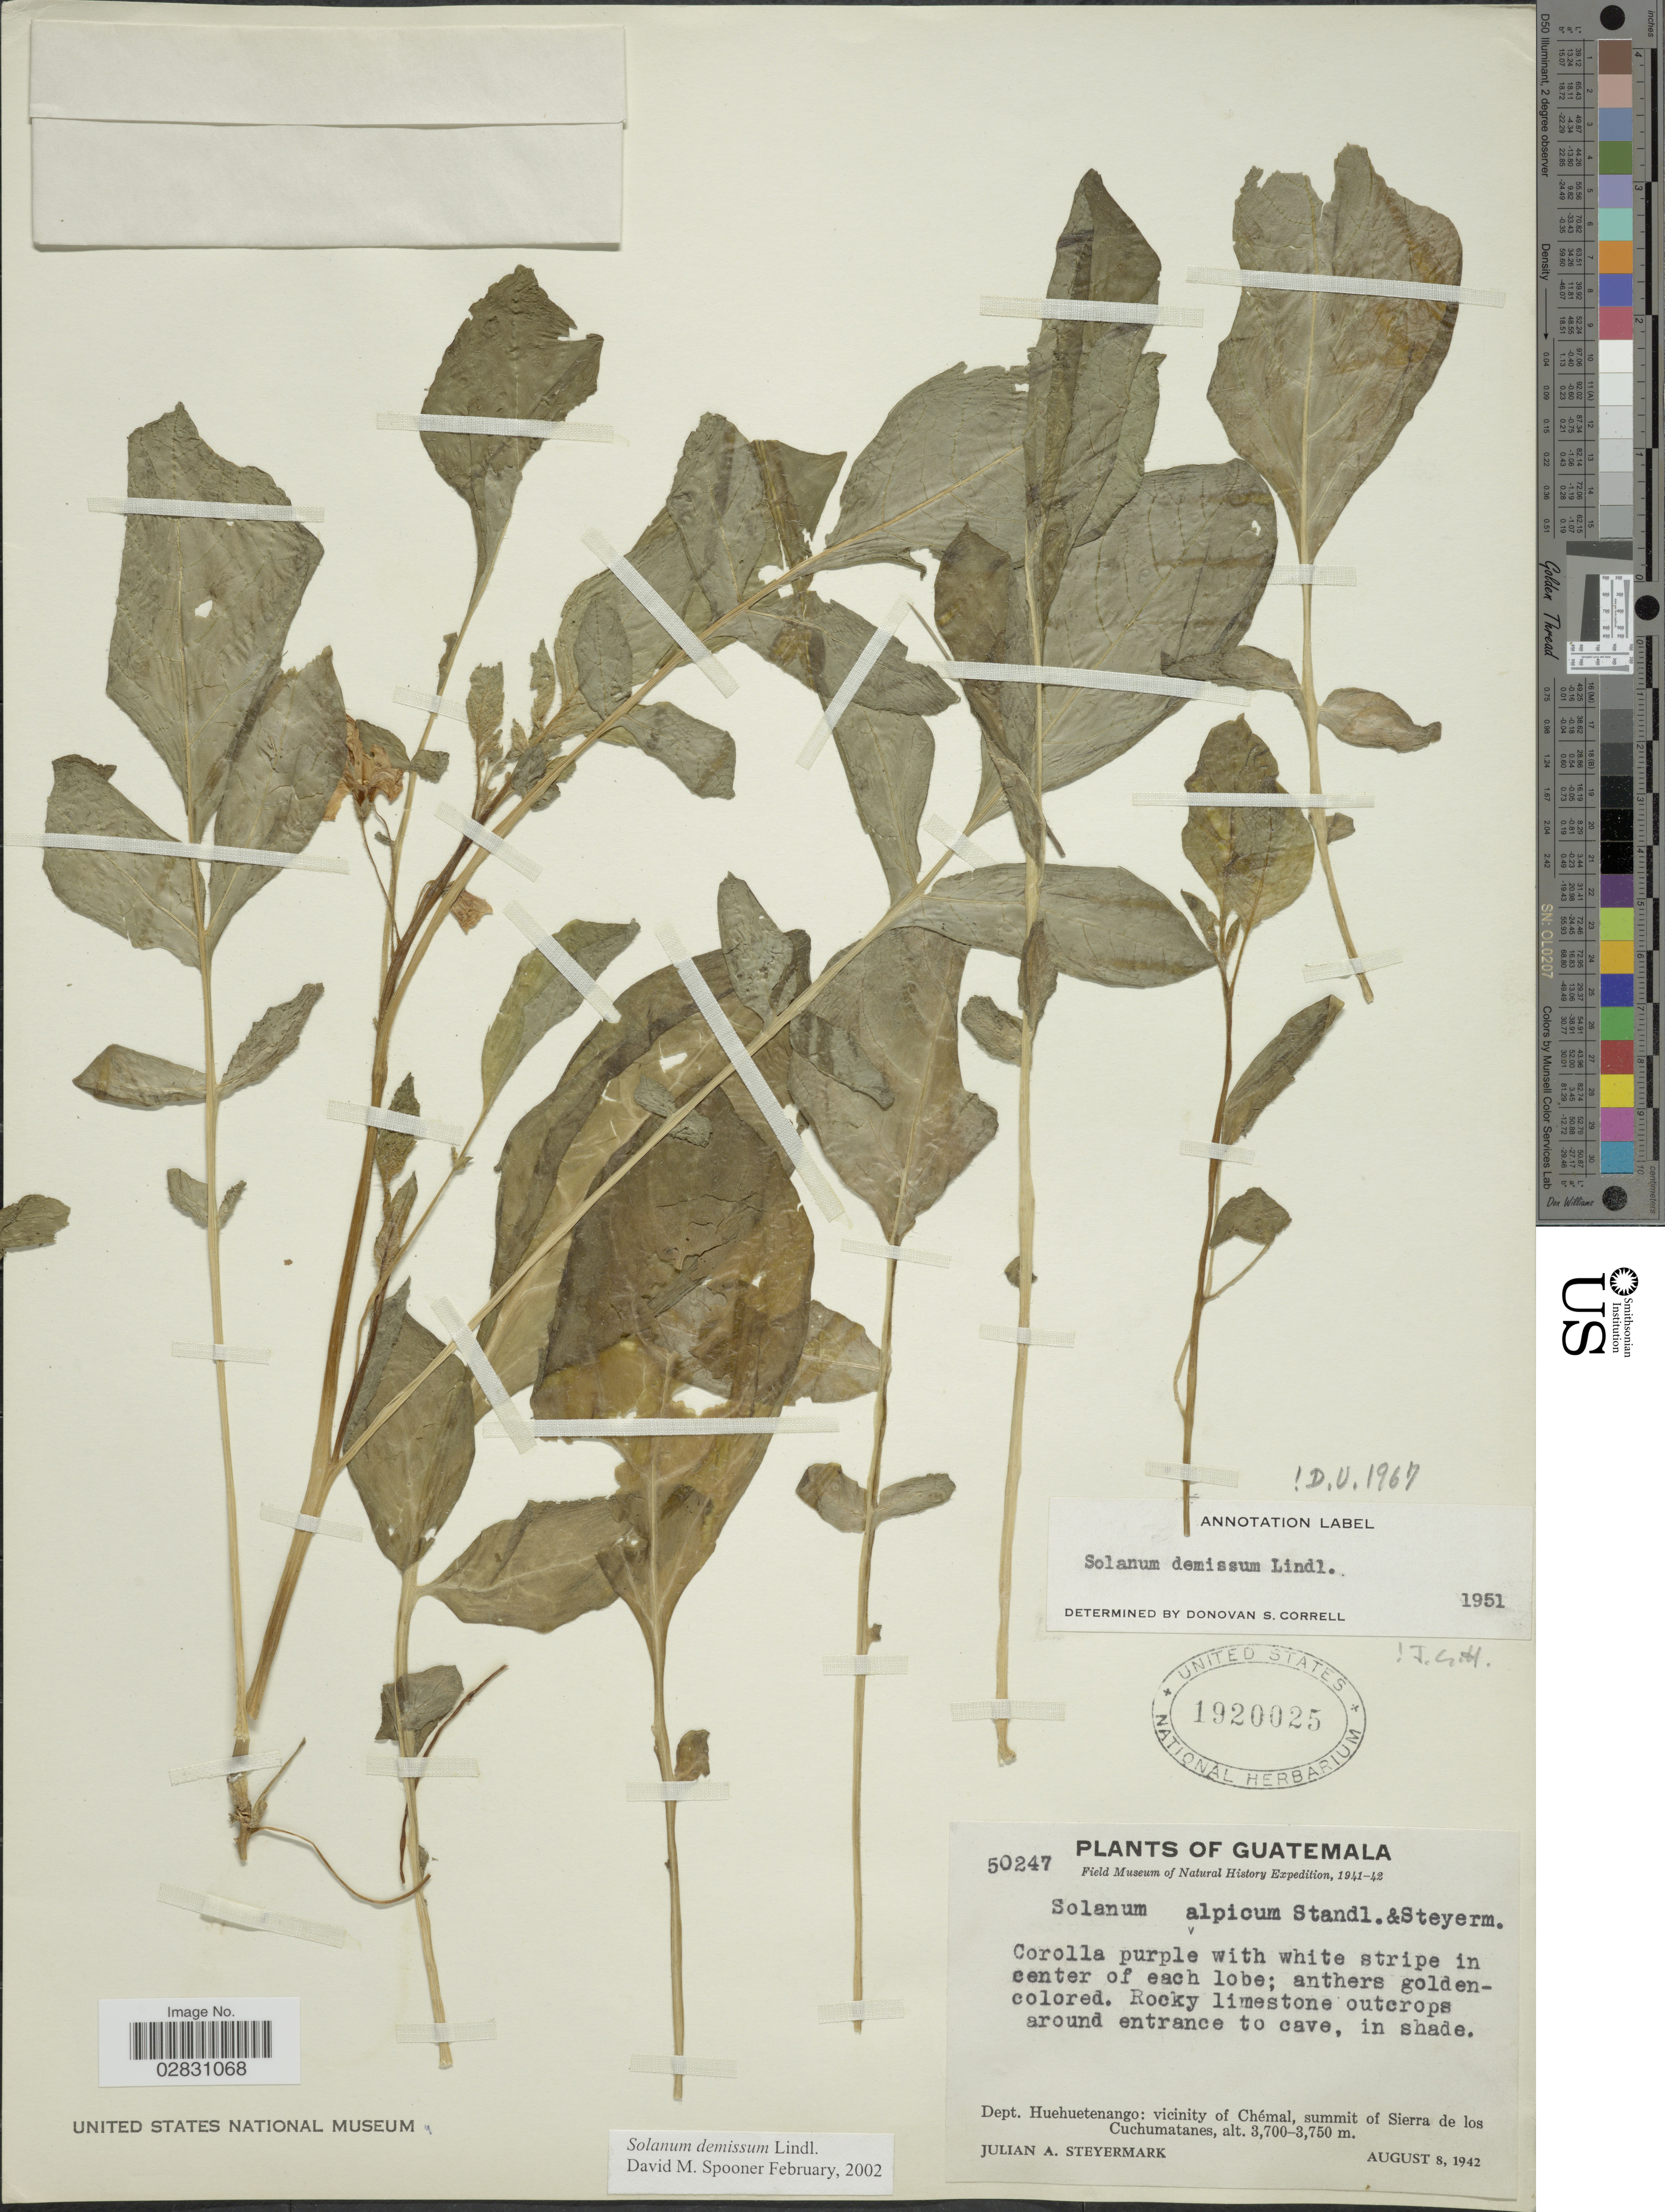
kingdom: Plantae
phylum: Tracheophyta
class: Magnoliopsida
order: Solanales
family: Solanaceae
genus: Solanum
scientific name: Solanum demissum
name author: Lindl.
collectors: J. Steyermark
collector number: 50247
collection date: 1942-08-08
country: Guatemala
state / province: Huehuetenango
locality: Dept. Huehuetenango: vicinity of Chémal, summit of Sierra de los Cuchumatanes.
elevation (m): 3700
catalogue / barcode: US 1920025